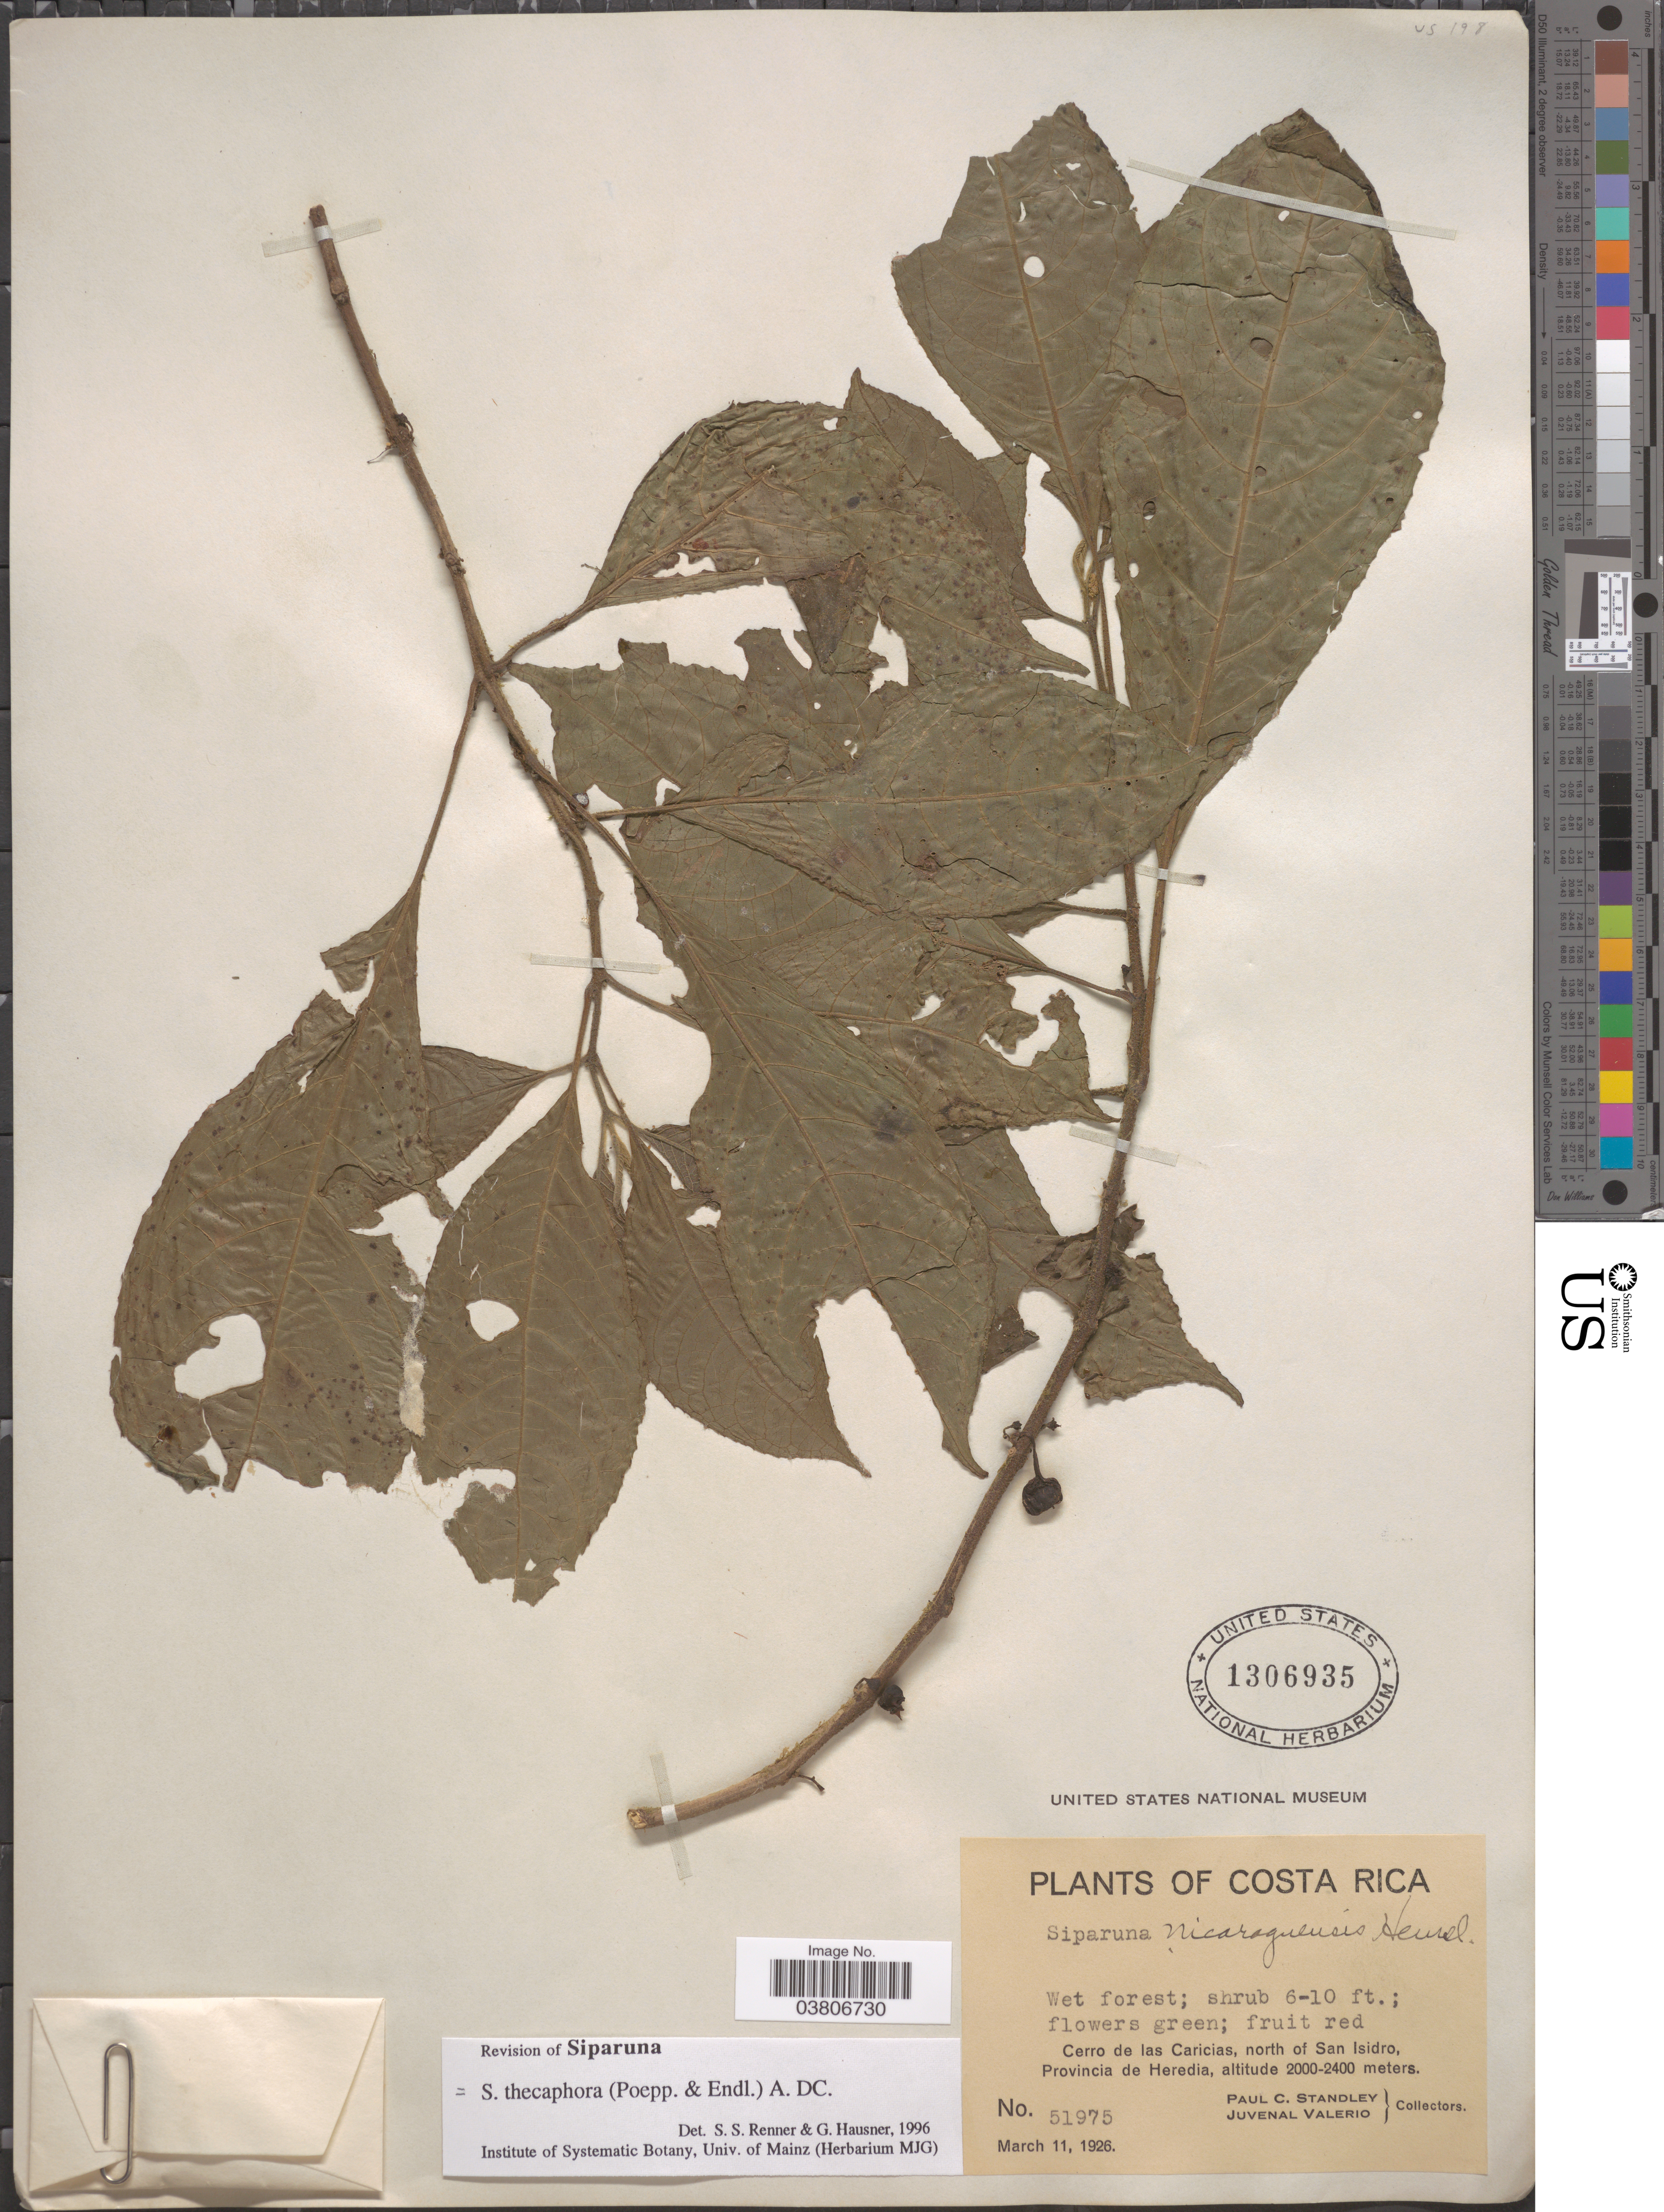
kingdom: Plantae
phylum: Tracheophyta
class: Magnoliopsida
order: Laurales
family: Siparunaceae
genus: Siparuna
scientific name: Siparuna thecaphora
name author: (Poepp. & Endl.) A. DC.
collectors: P. C. Standley & J. Valerio R.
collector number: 51975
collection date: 1926-03-11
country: Costa Rica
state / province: Heredia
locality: Cerro de las Caricias, north of San Isidro.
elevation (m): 2000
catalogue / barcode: US 1306935